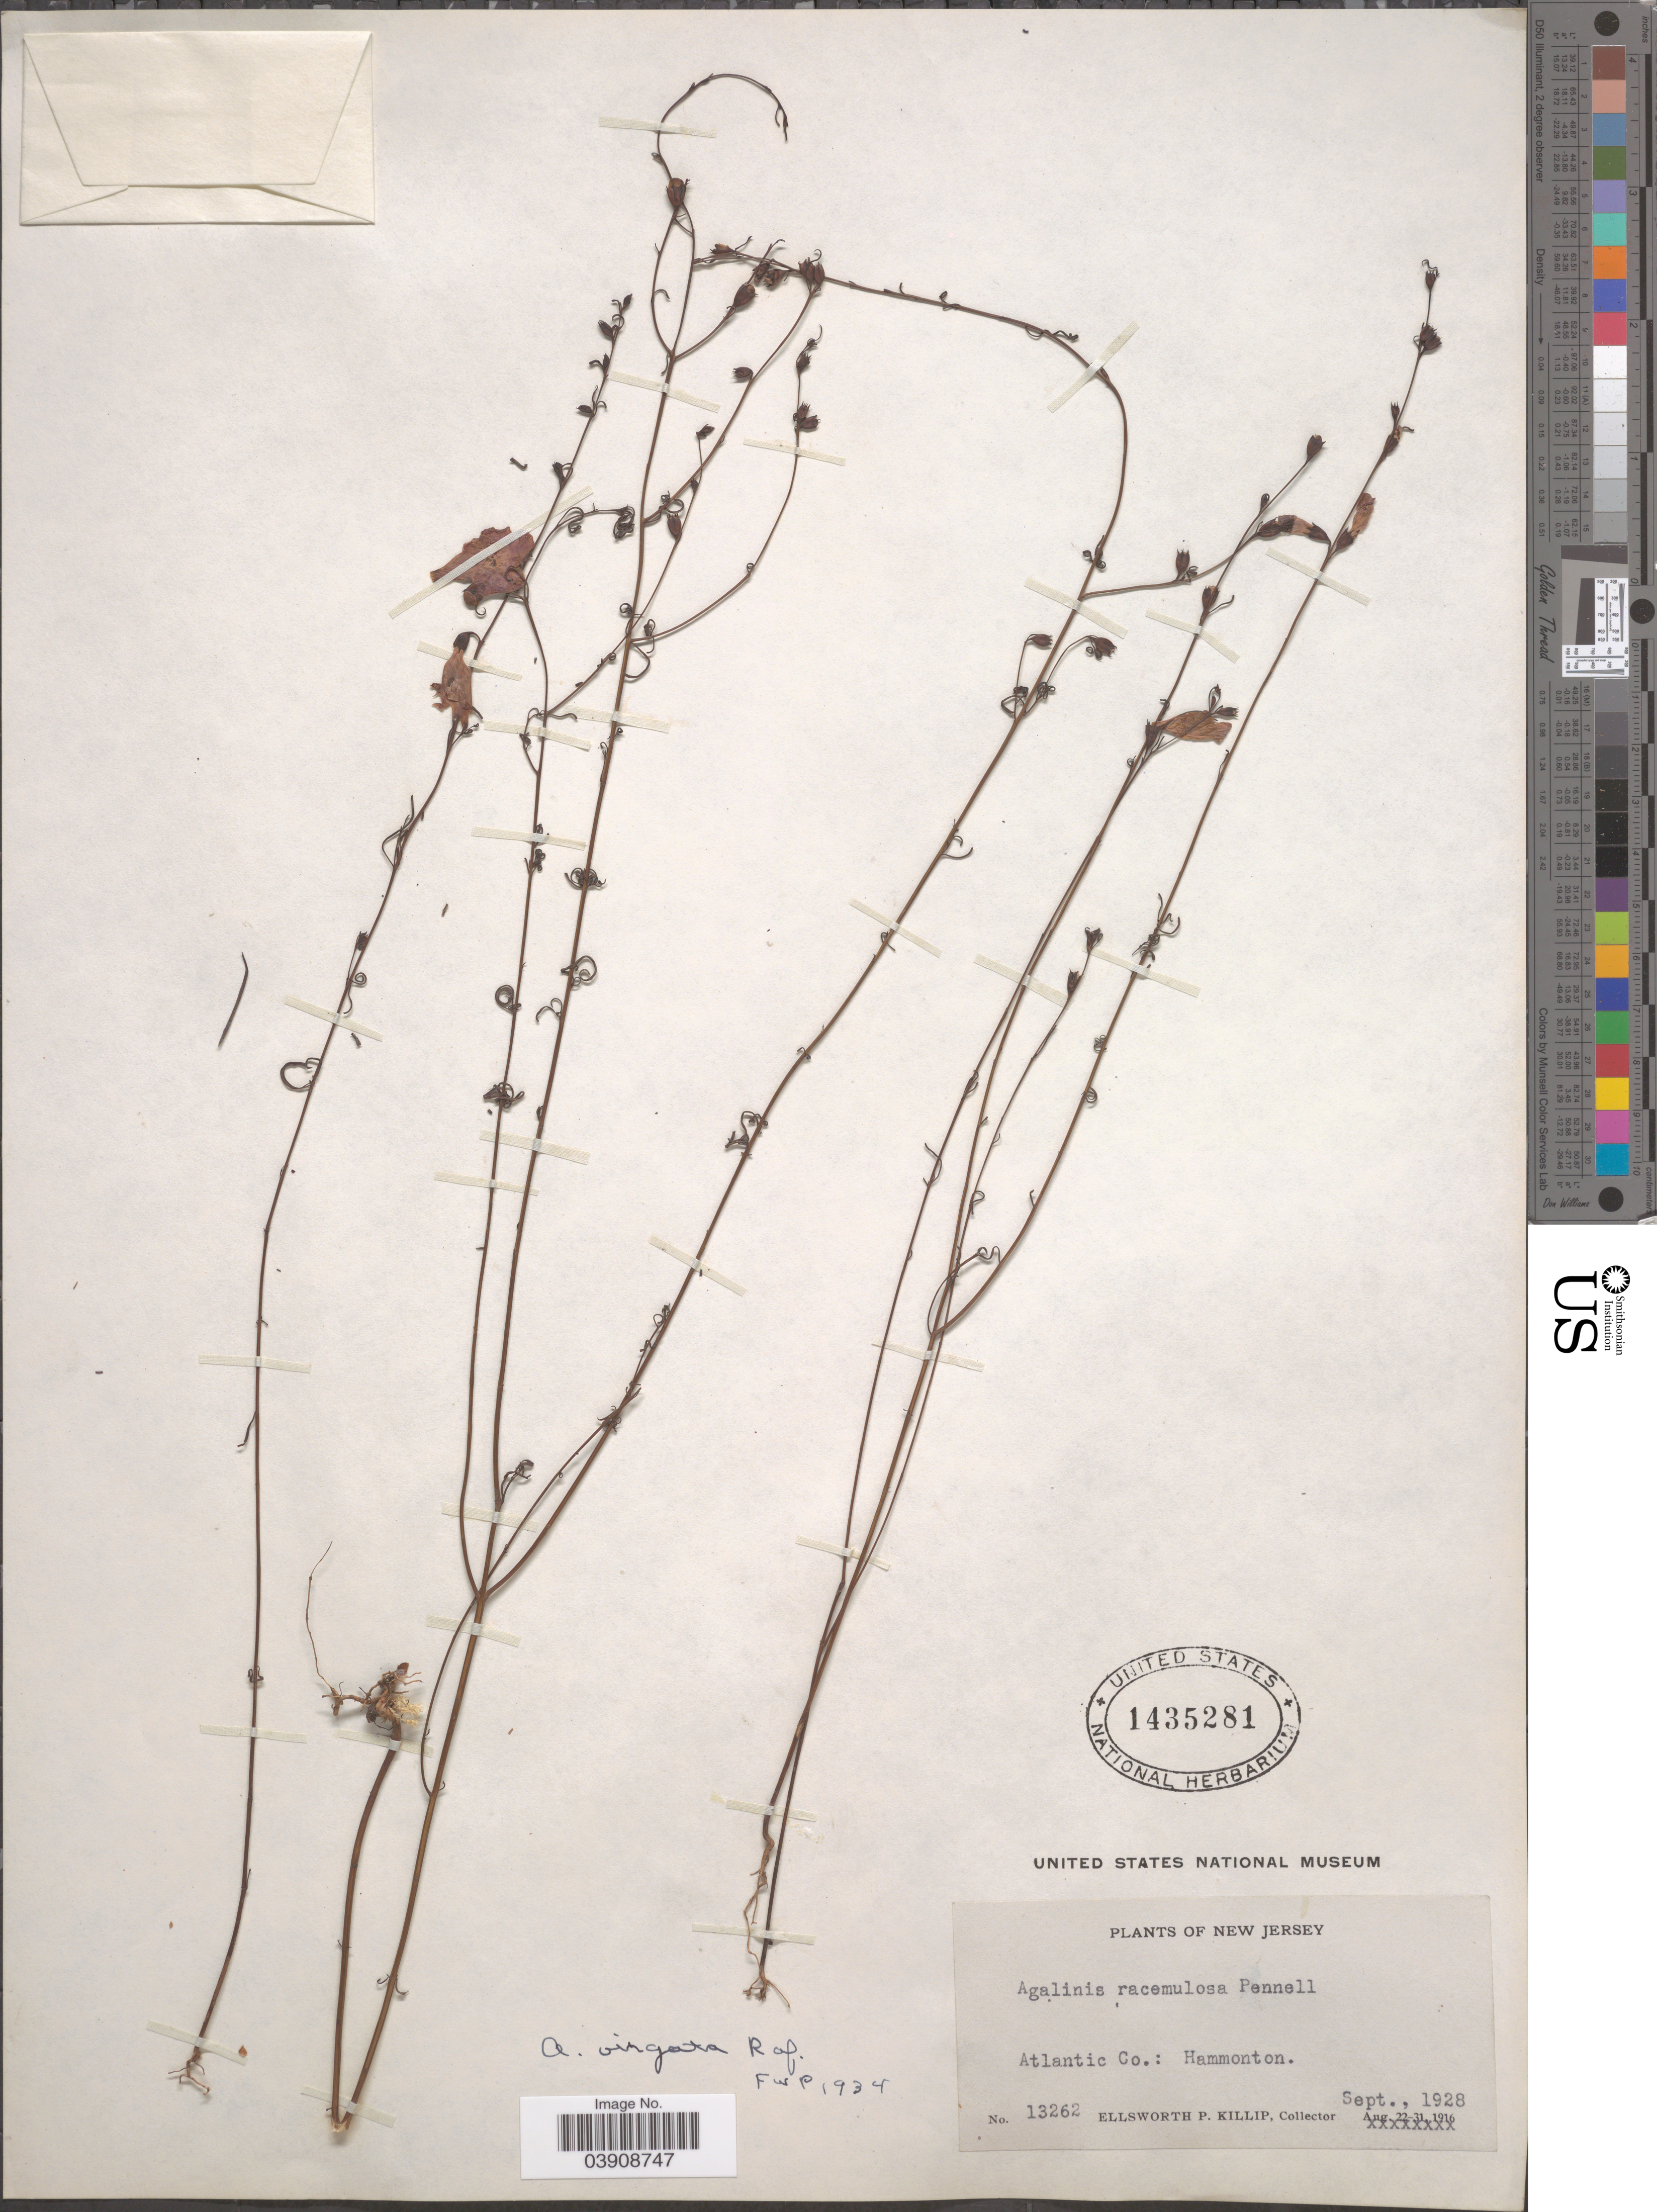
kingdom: Plantae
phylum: Tracheophyta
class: Magnoliopsida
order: Lamiales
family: Orobanchaceae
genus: Agalinis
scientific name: Agalinis virgata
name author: Raf.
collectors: E. P. Killip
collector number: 13262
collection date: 1928-09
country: United States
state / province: New Jersey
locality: Atlantic Co.: Hammonton.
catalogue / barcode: US 1435281